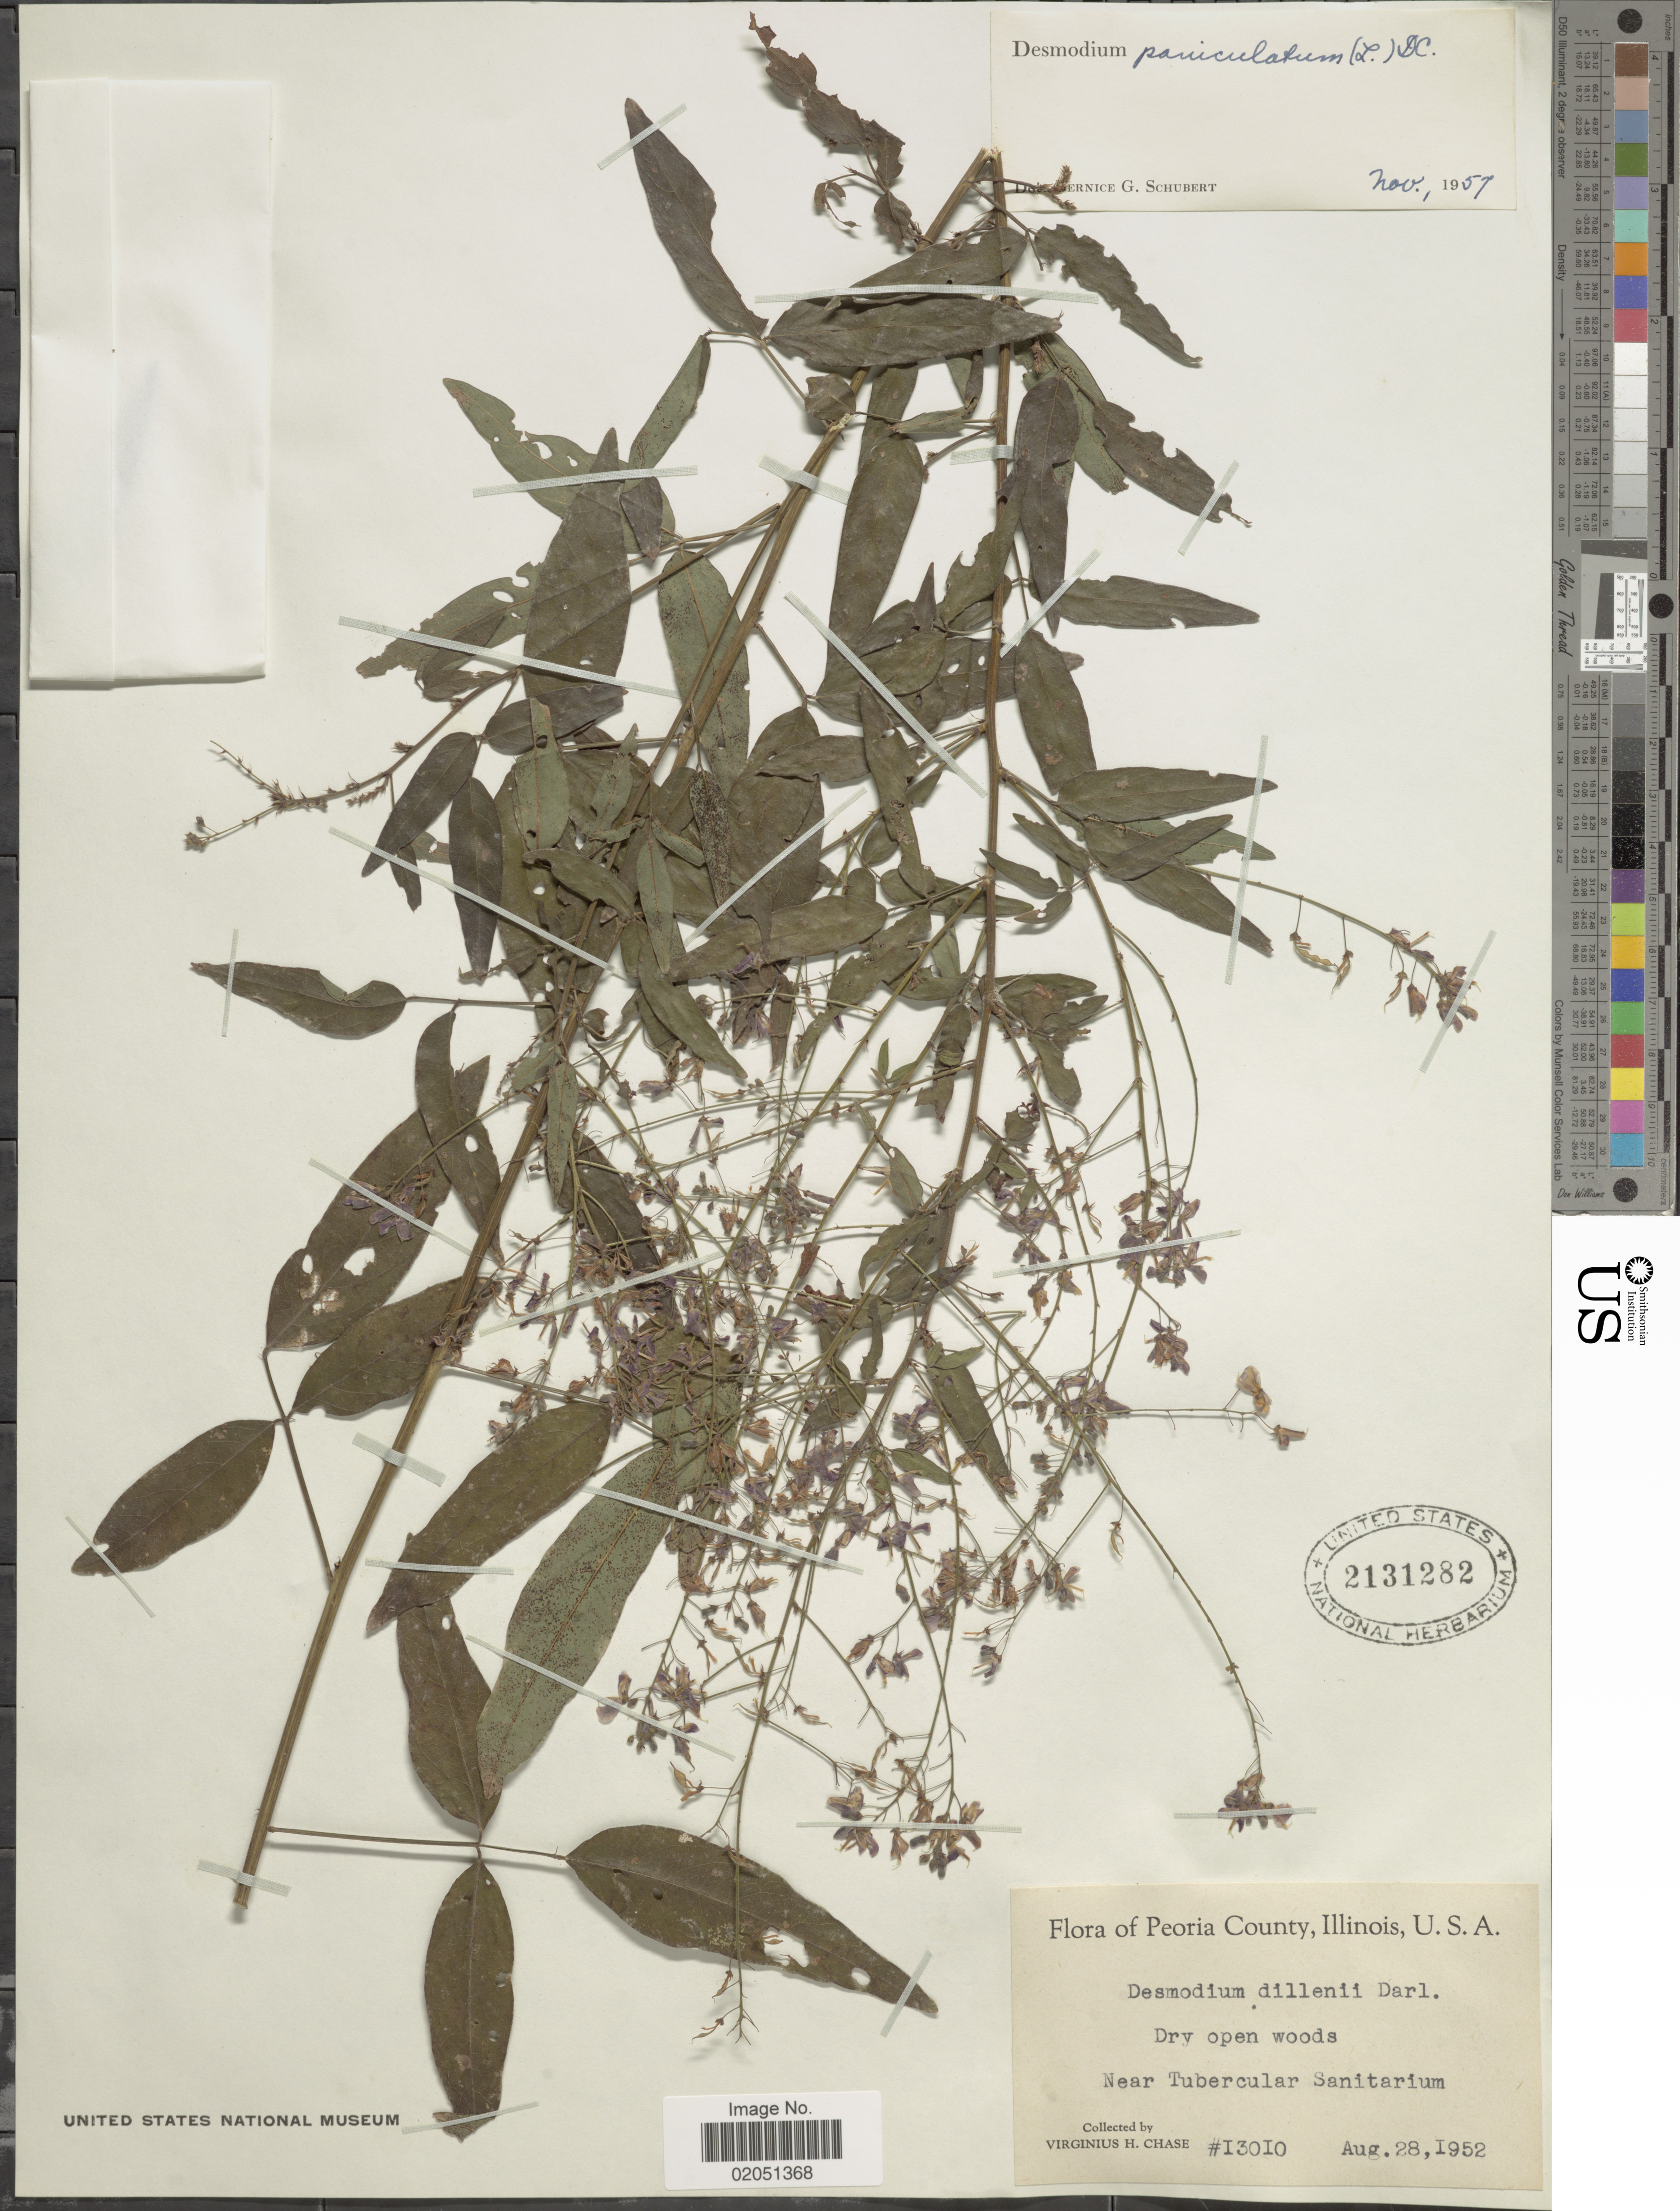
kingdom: Plantae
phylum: Tracheophyta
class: Magnoliopsida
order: Fabales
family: Fabaceae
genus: Desmodium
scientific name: Desmodium paniculatum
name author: (L.) DC.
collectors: V. H. Chase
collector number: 13010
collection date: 1952-08-28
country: United States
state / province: Illinois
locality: Near Tubercular Sanitarium.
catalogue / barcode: US 2131282